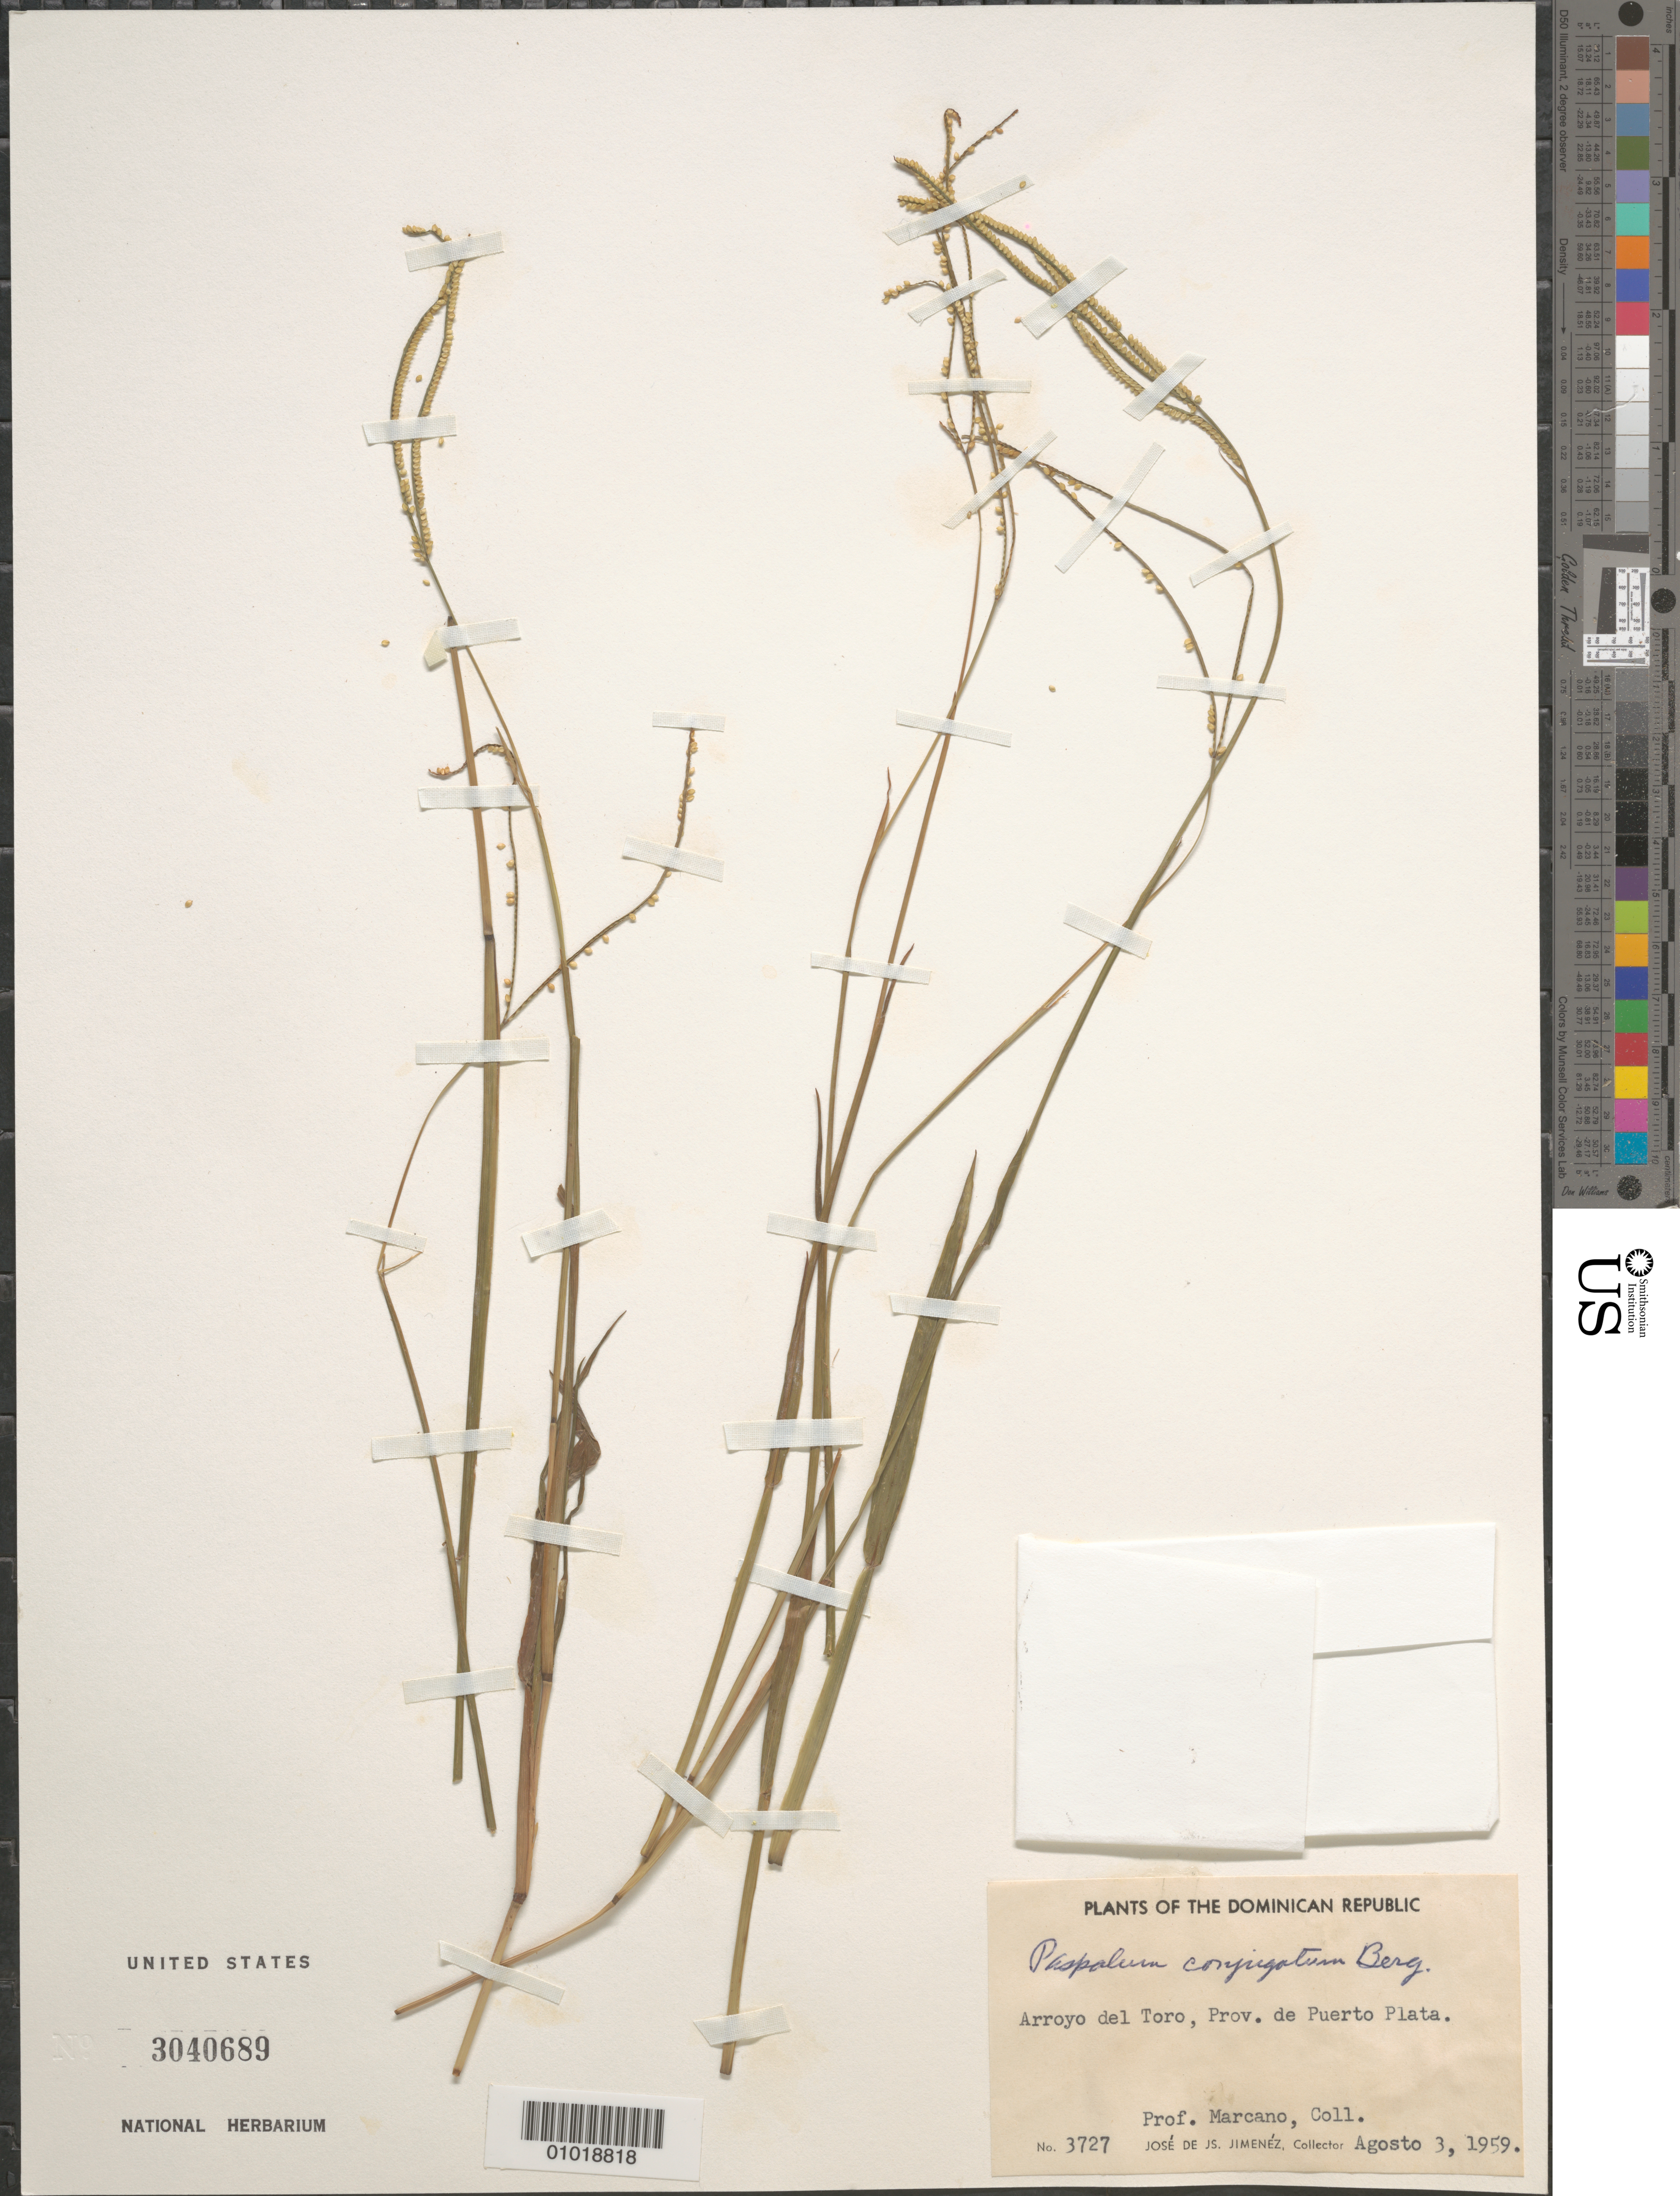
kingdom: Plantae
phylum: Tracheophyta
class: Liliopsida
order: Poales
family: Poaceae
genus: Paspalum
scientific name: Paspalum conjugatum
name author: P.J. Bergius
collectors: J. J. Jiménez Almonte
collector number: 3727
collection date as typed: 03 Aug 1959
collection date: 1959-08-03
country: Dominican Republic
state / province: Puerto Plata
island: Hispaniola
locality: Arroyo del Toro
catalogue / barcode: US 3040689